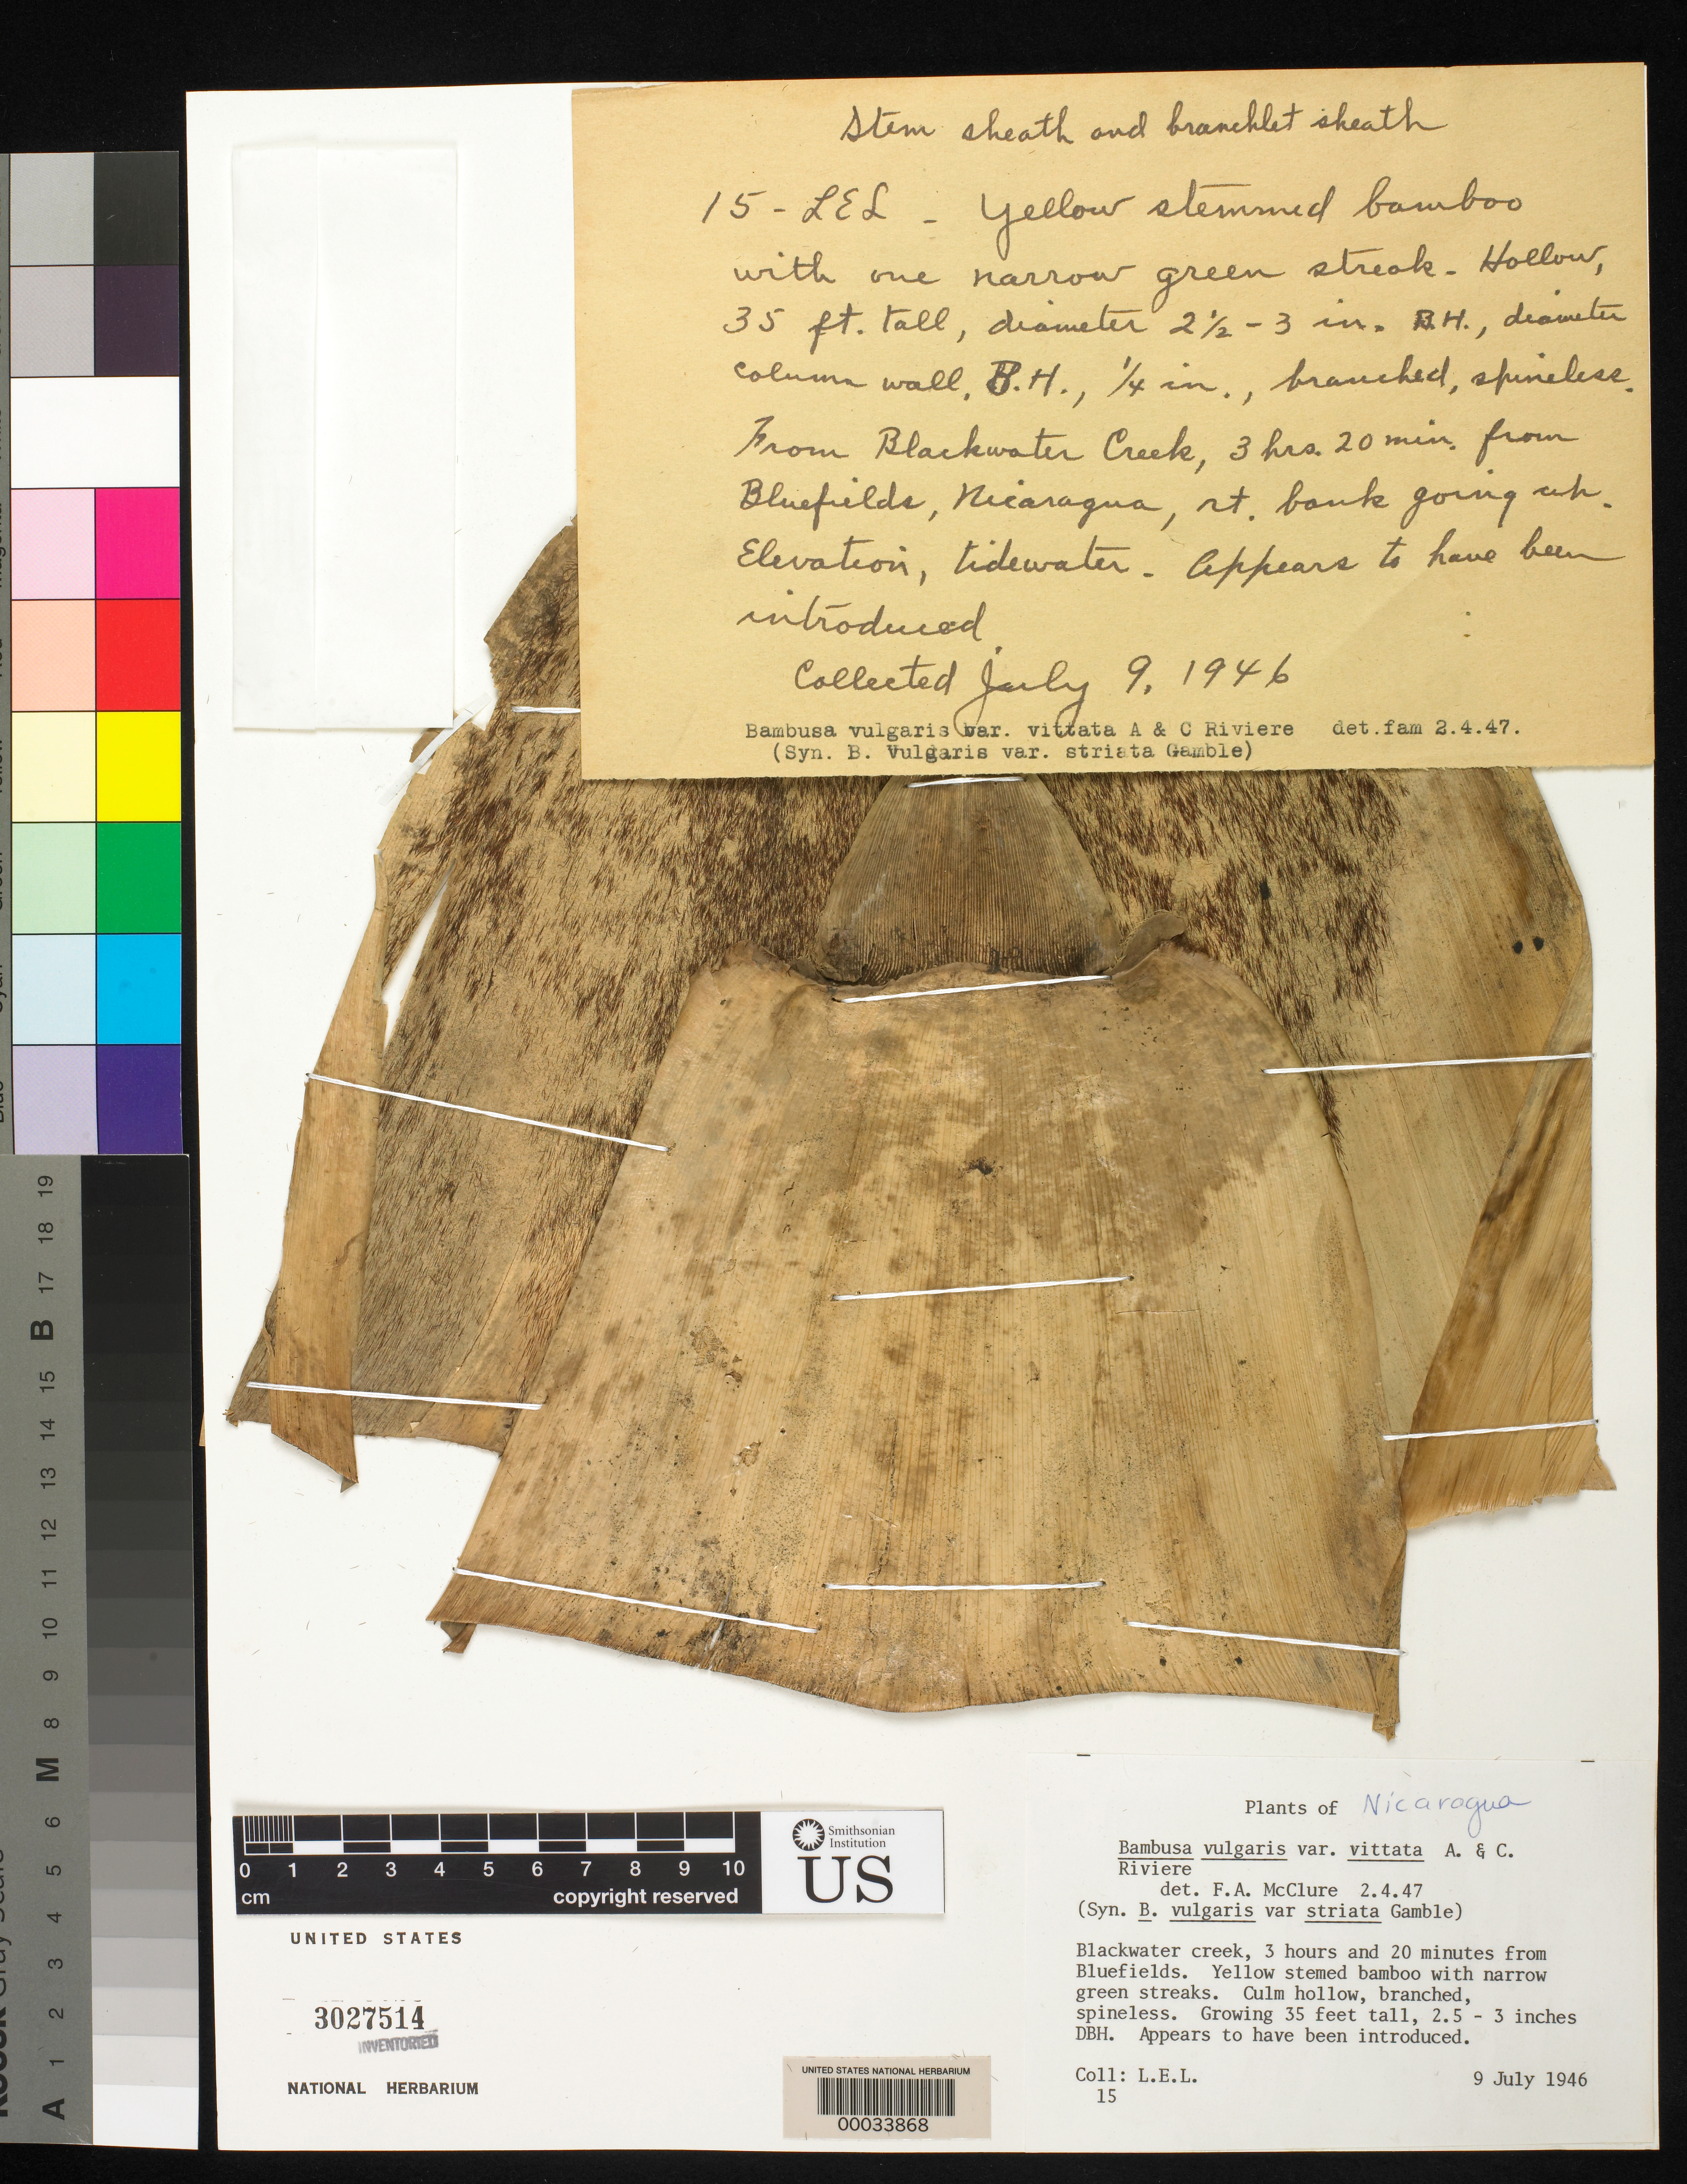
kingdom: Plantae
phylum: Tracheophyta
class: Liliopsida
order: Poales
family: Poaceae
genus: Bambusa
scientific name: Bambusa vulgaris var. vittata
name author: (Rivière & C. Rivière) McClure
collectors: L.E.L.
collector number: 15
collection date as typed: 09 Jul 1946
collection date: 1946-07-09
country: Nicaragua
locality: Blackwater creek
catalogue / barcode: US 3027514